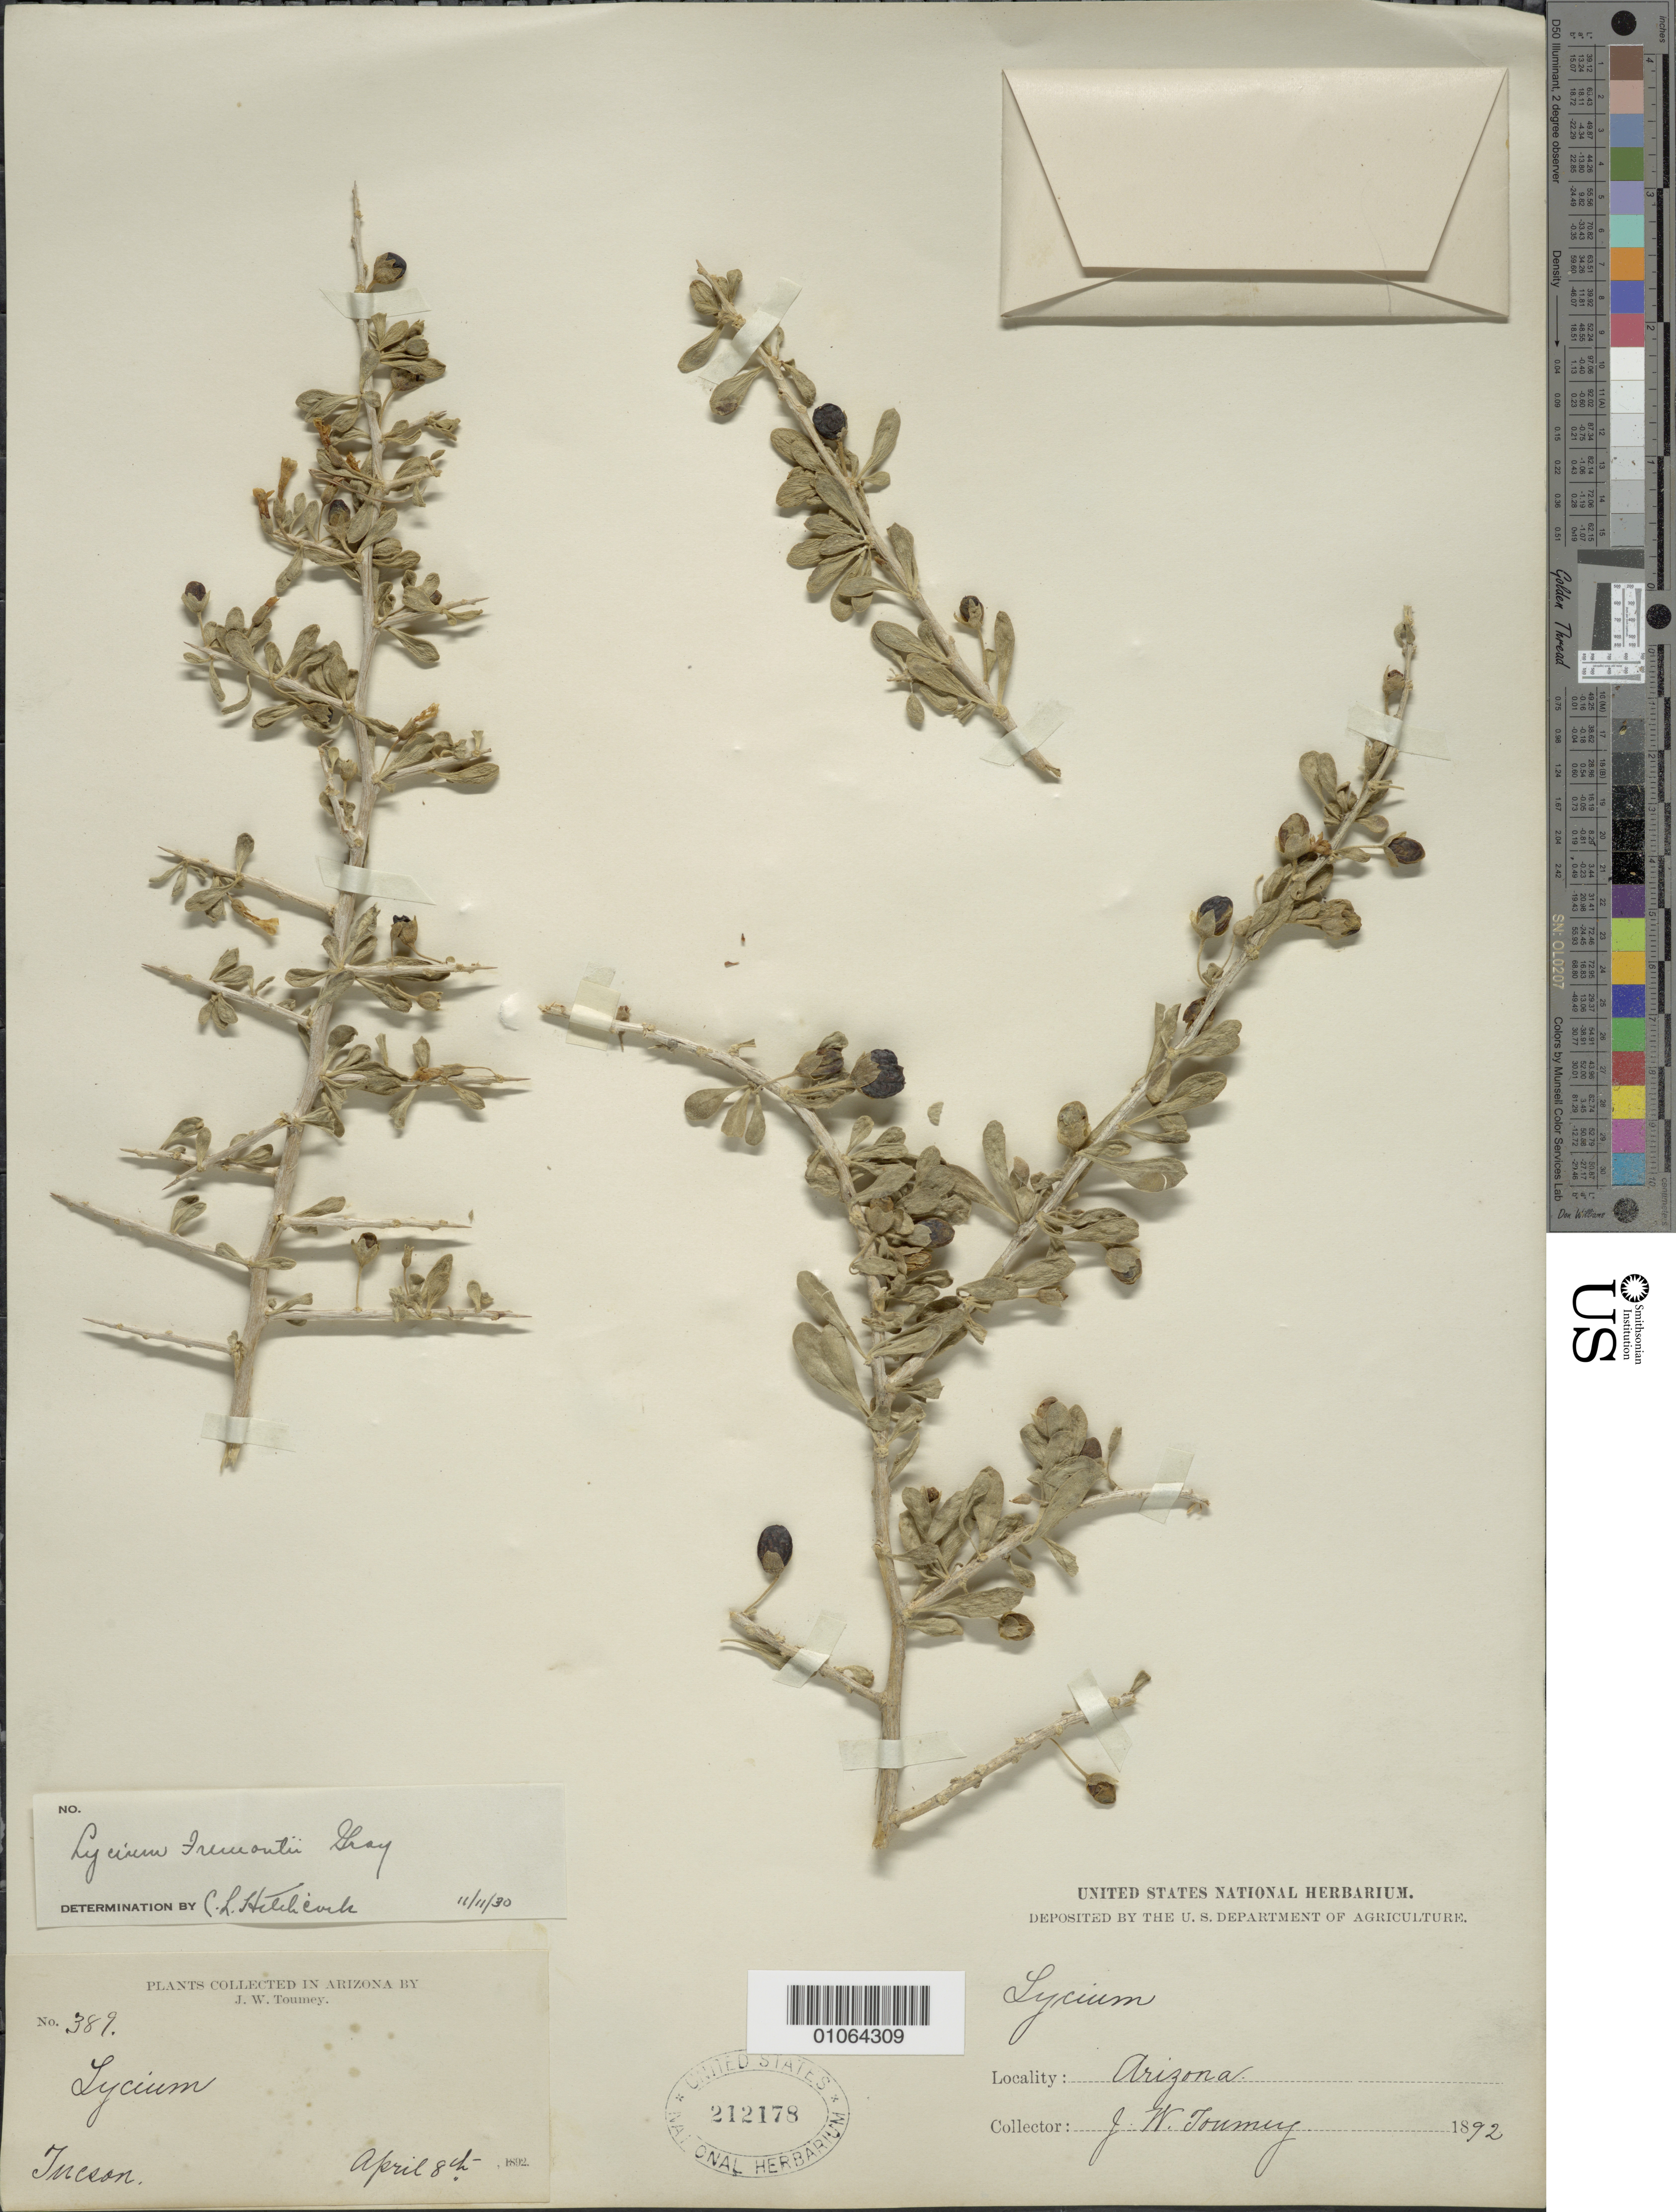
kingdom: Plantae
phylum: Tracheophyta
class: Magnoliopsida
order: Solanales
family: Solanaceae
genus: Lycium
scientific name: Lycium fremontii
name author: A. Gray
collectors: J. W. Toumey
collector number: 389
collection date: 1892-04-08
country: United States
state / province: Arizona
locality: Tucson.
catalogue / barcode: US 212178